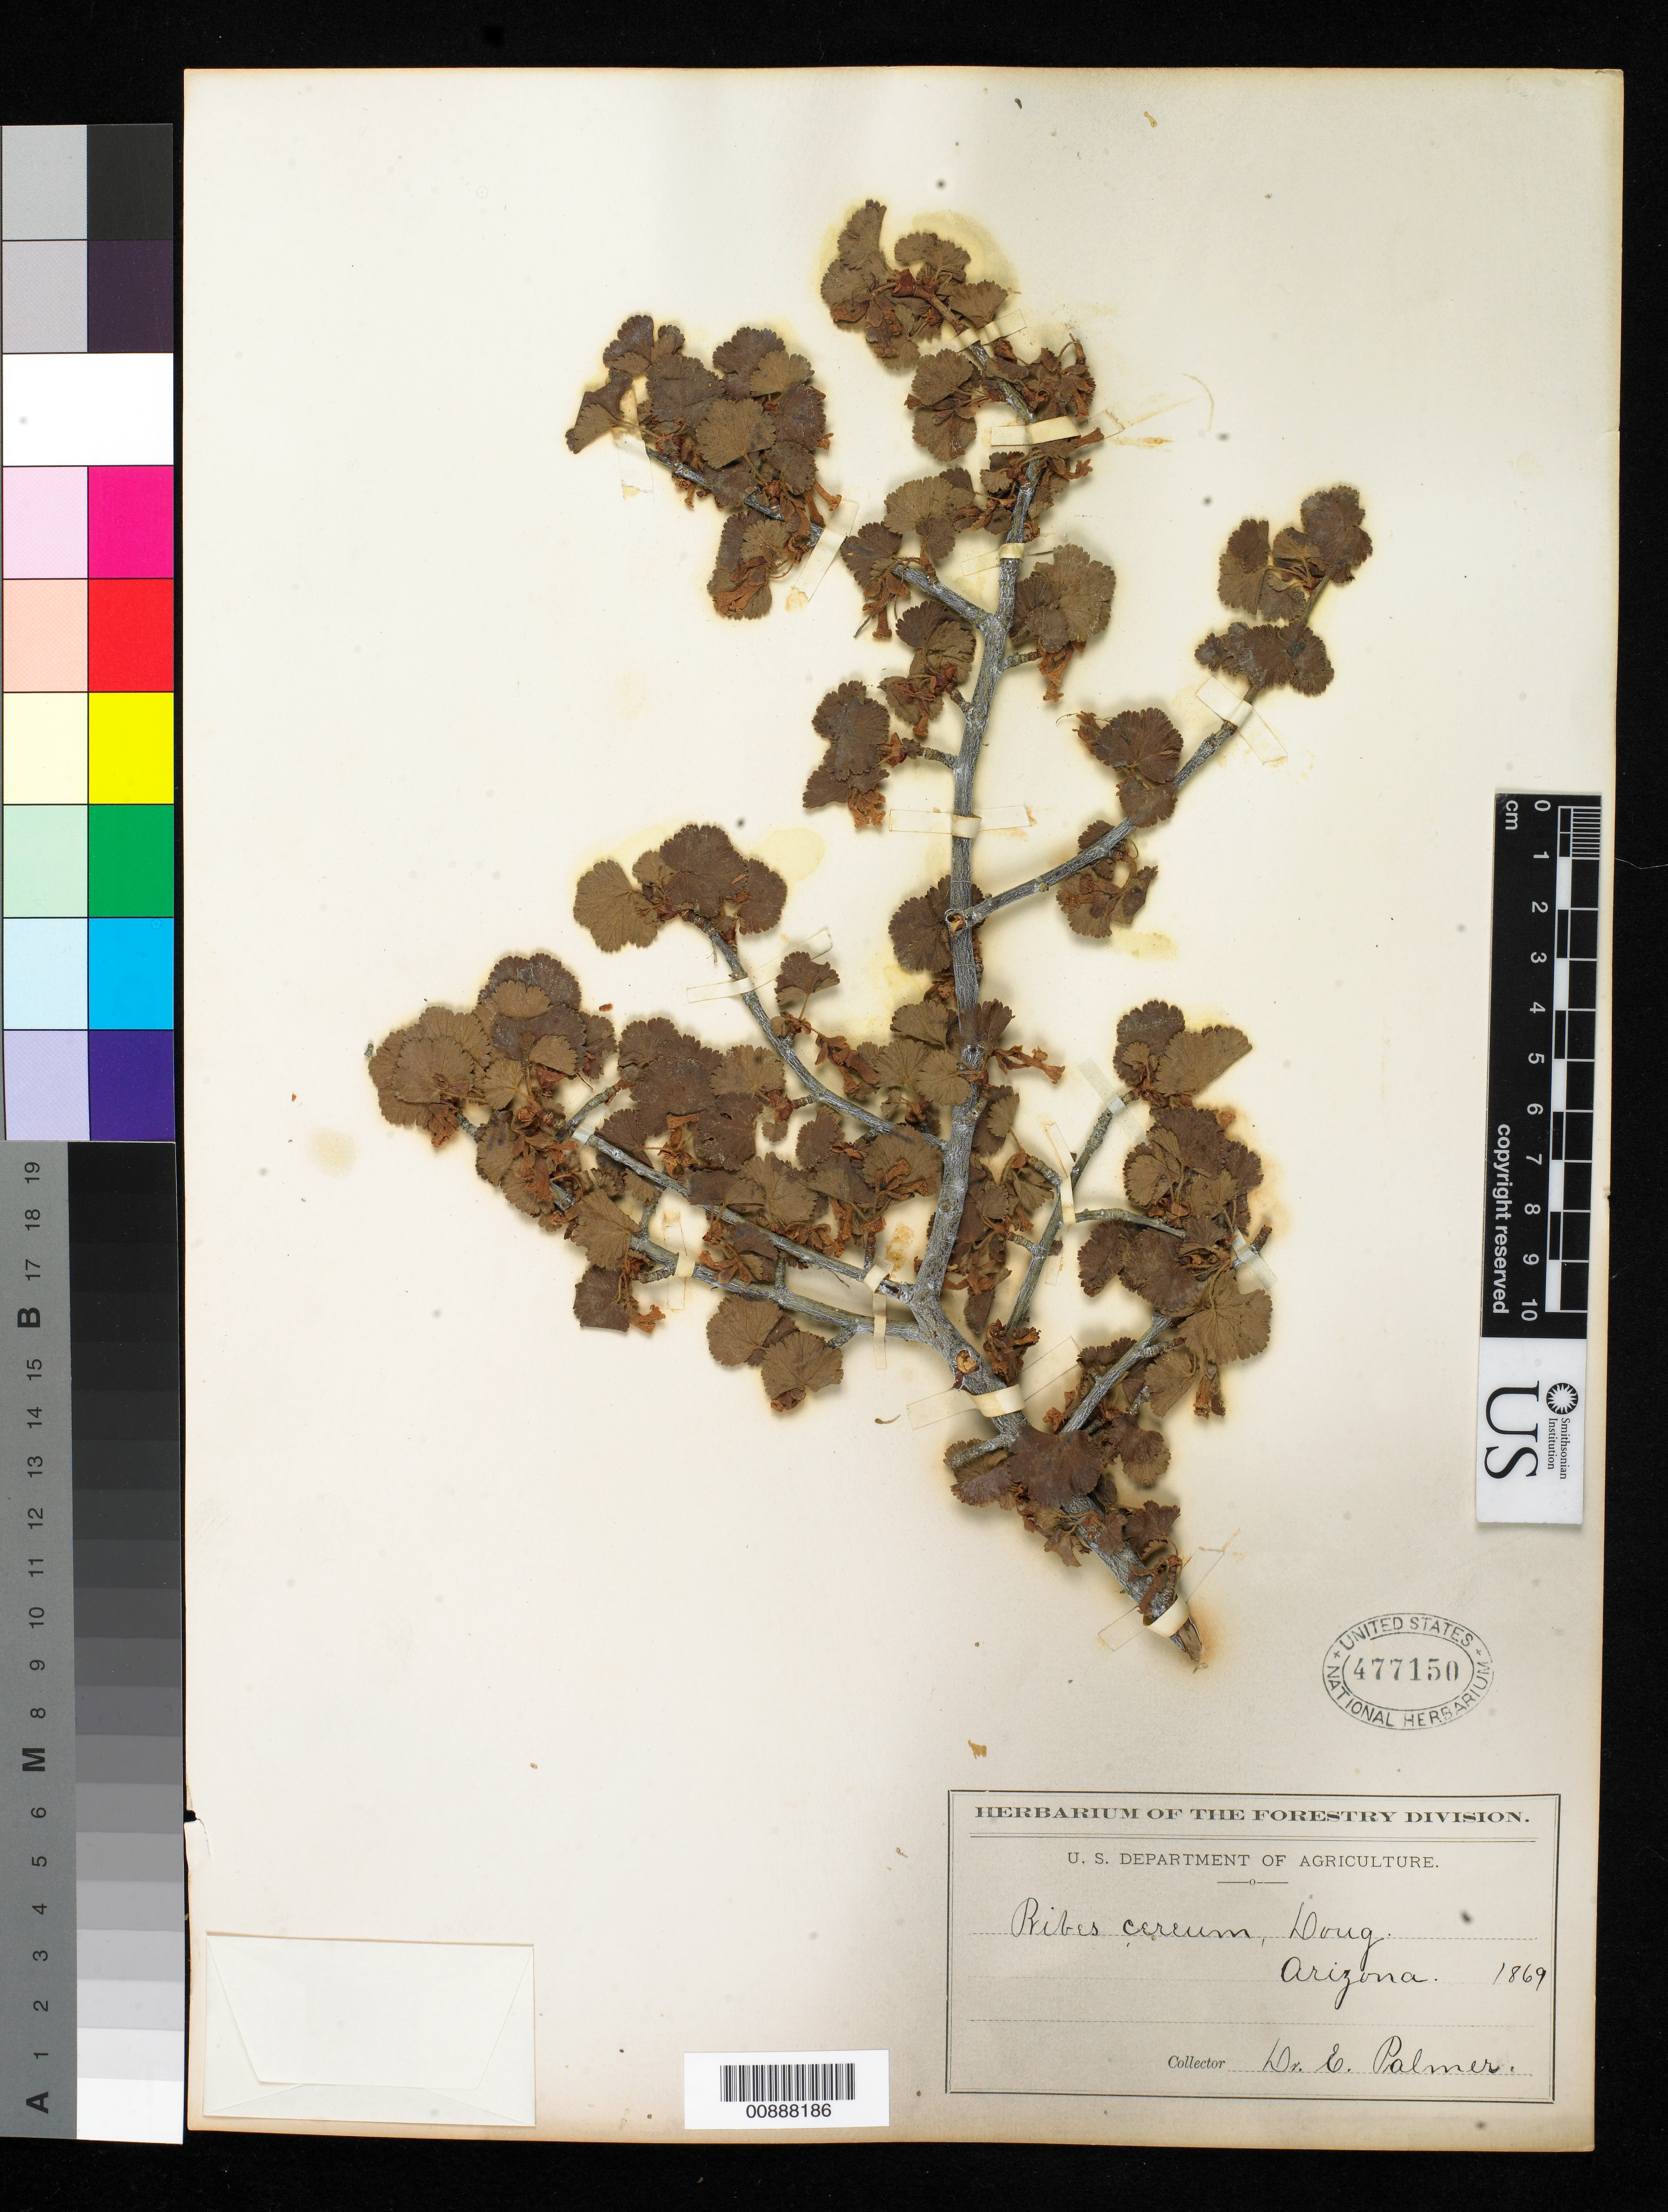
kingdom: Plantae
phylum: Tracheophyta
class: Magnoliopsida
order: Saxifragales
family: Grossulariaceae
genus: Ribes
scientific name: Ribes cereum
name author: Douglas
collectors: E. Palmer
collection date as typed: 1869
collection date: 1869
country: United States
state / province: Arizona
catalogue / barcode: US 477150